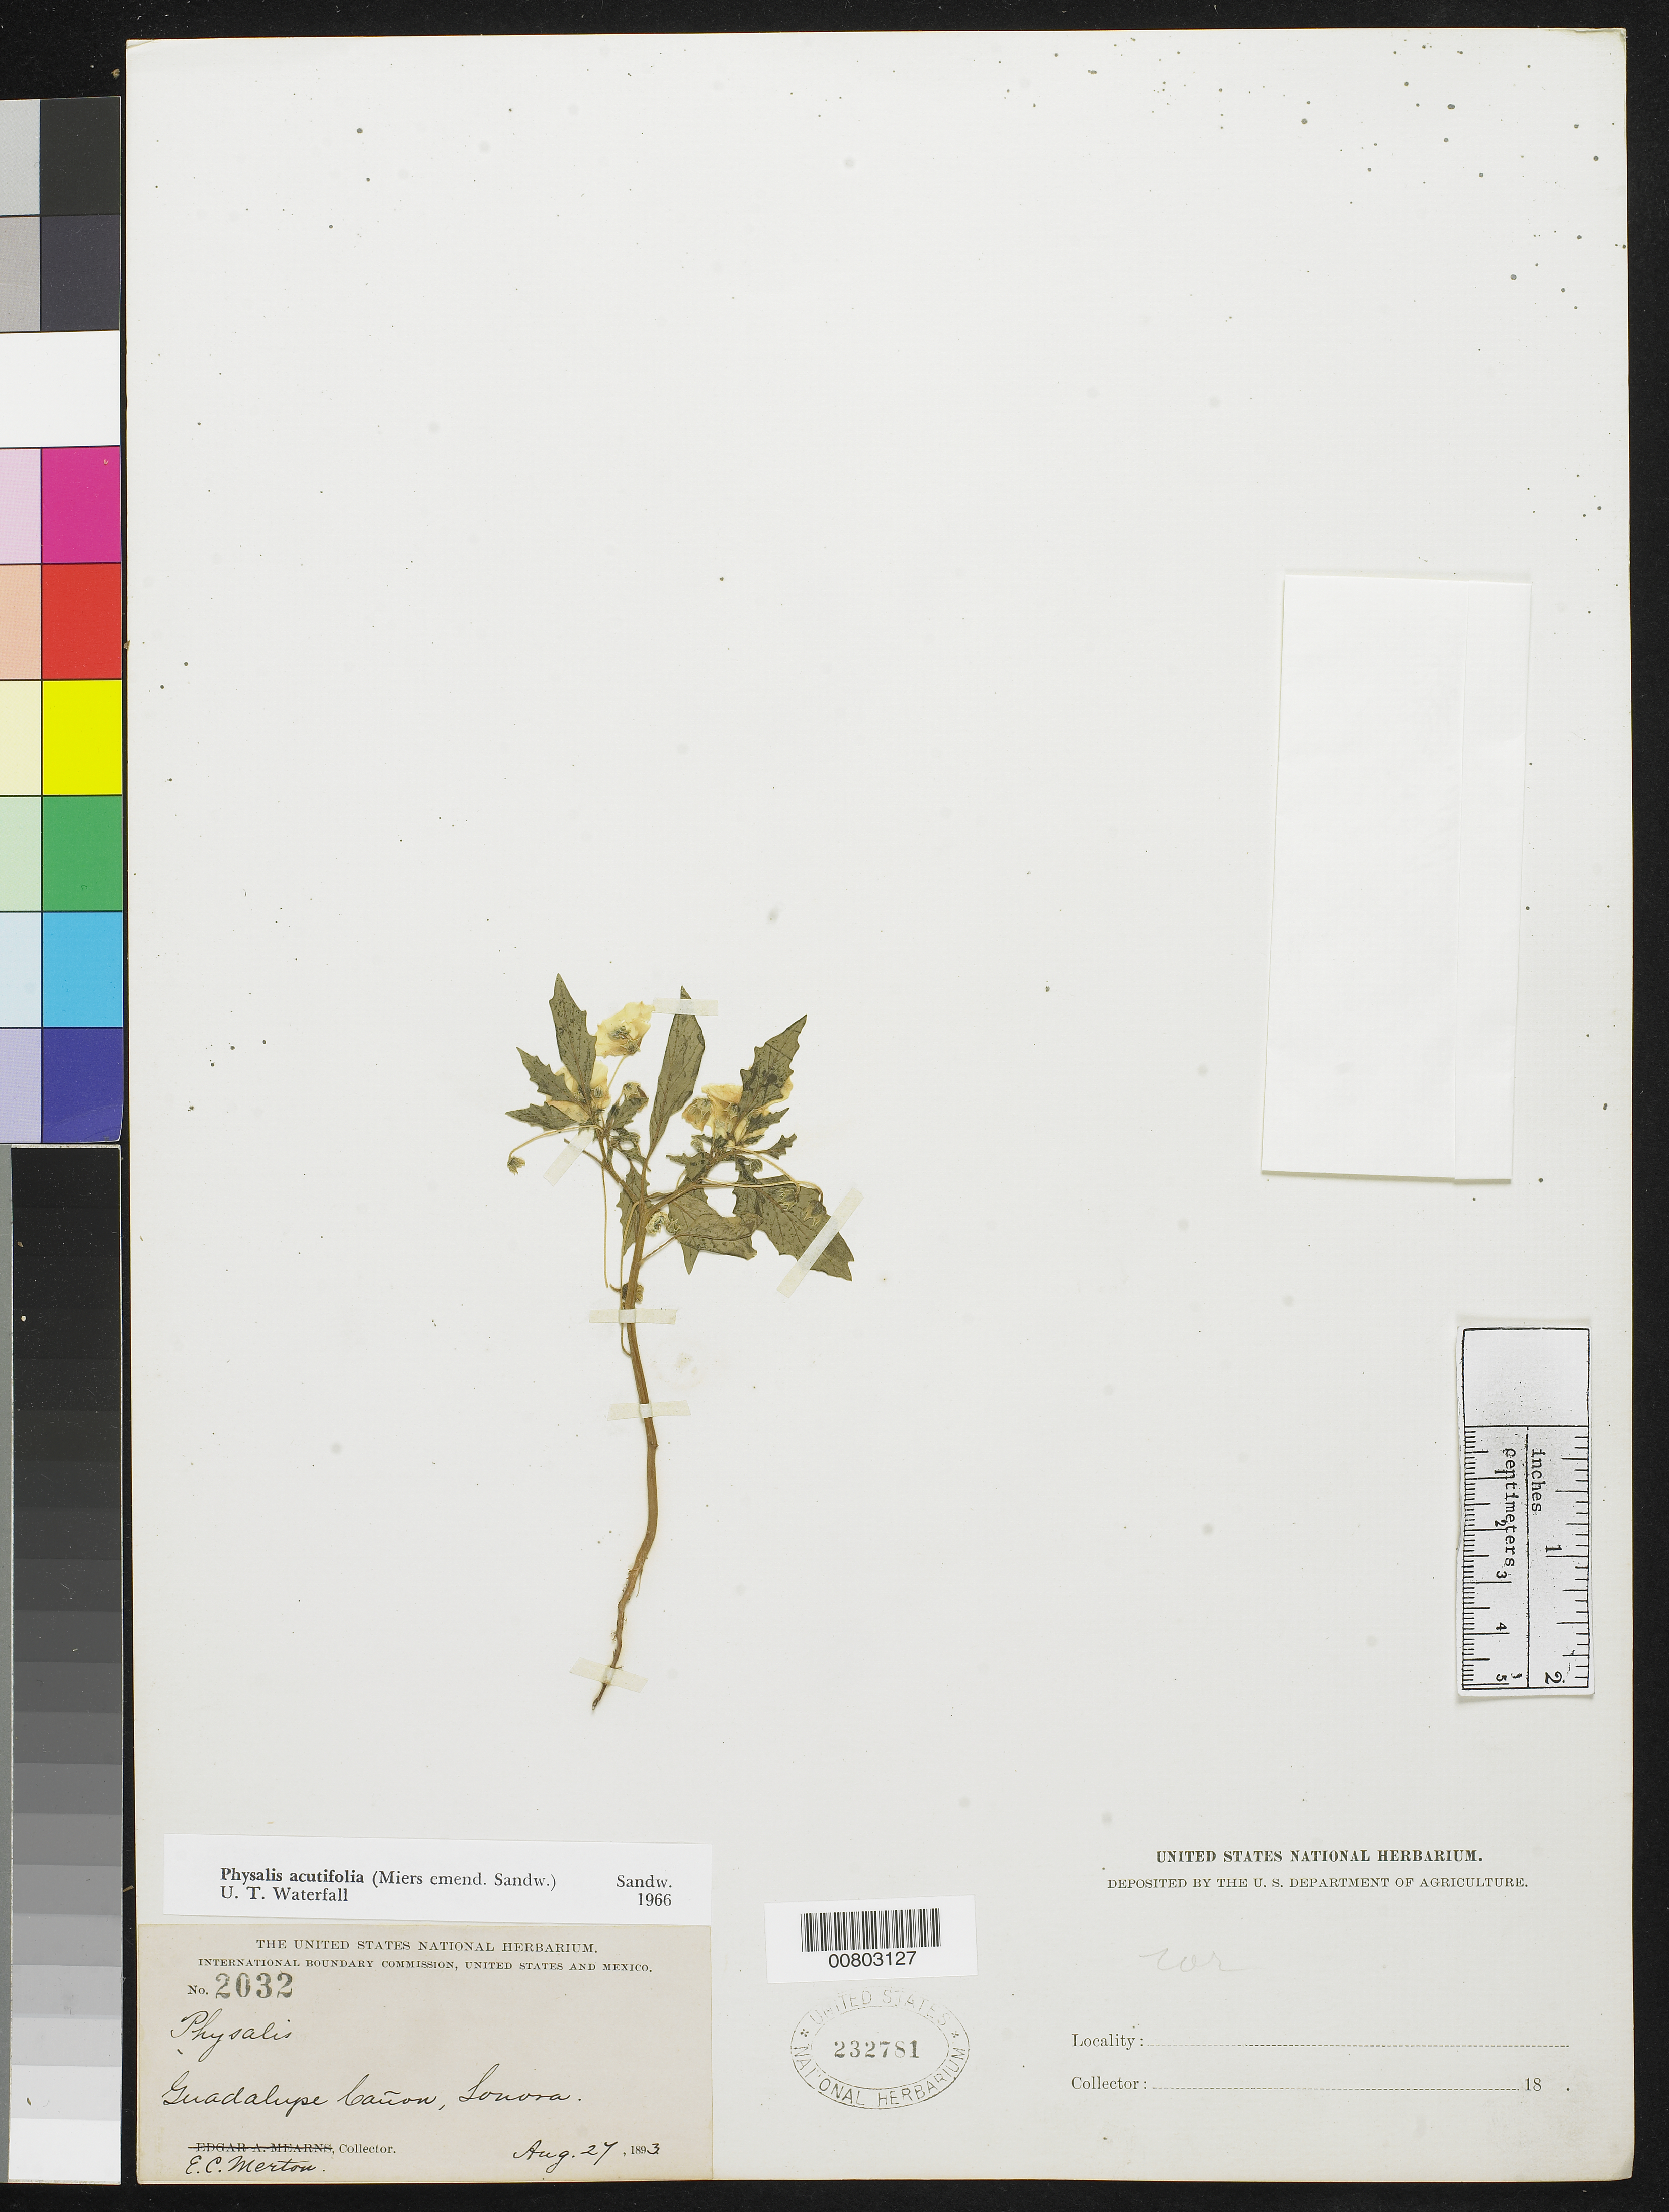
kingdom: Plantae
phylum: Tracheophyta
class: Magnoliopsida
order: Solanales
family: Solanaceae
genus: Physalis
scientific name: Physalis acutifolia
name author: (Miers) Sandwith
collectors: E. Merton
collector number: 2032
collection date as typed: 27 Aug 1893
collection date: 1893-08-27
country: Mexico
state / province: Sonora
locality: Guadalupe Cañon, Sonora.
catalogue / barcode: US 232781